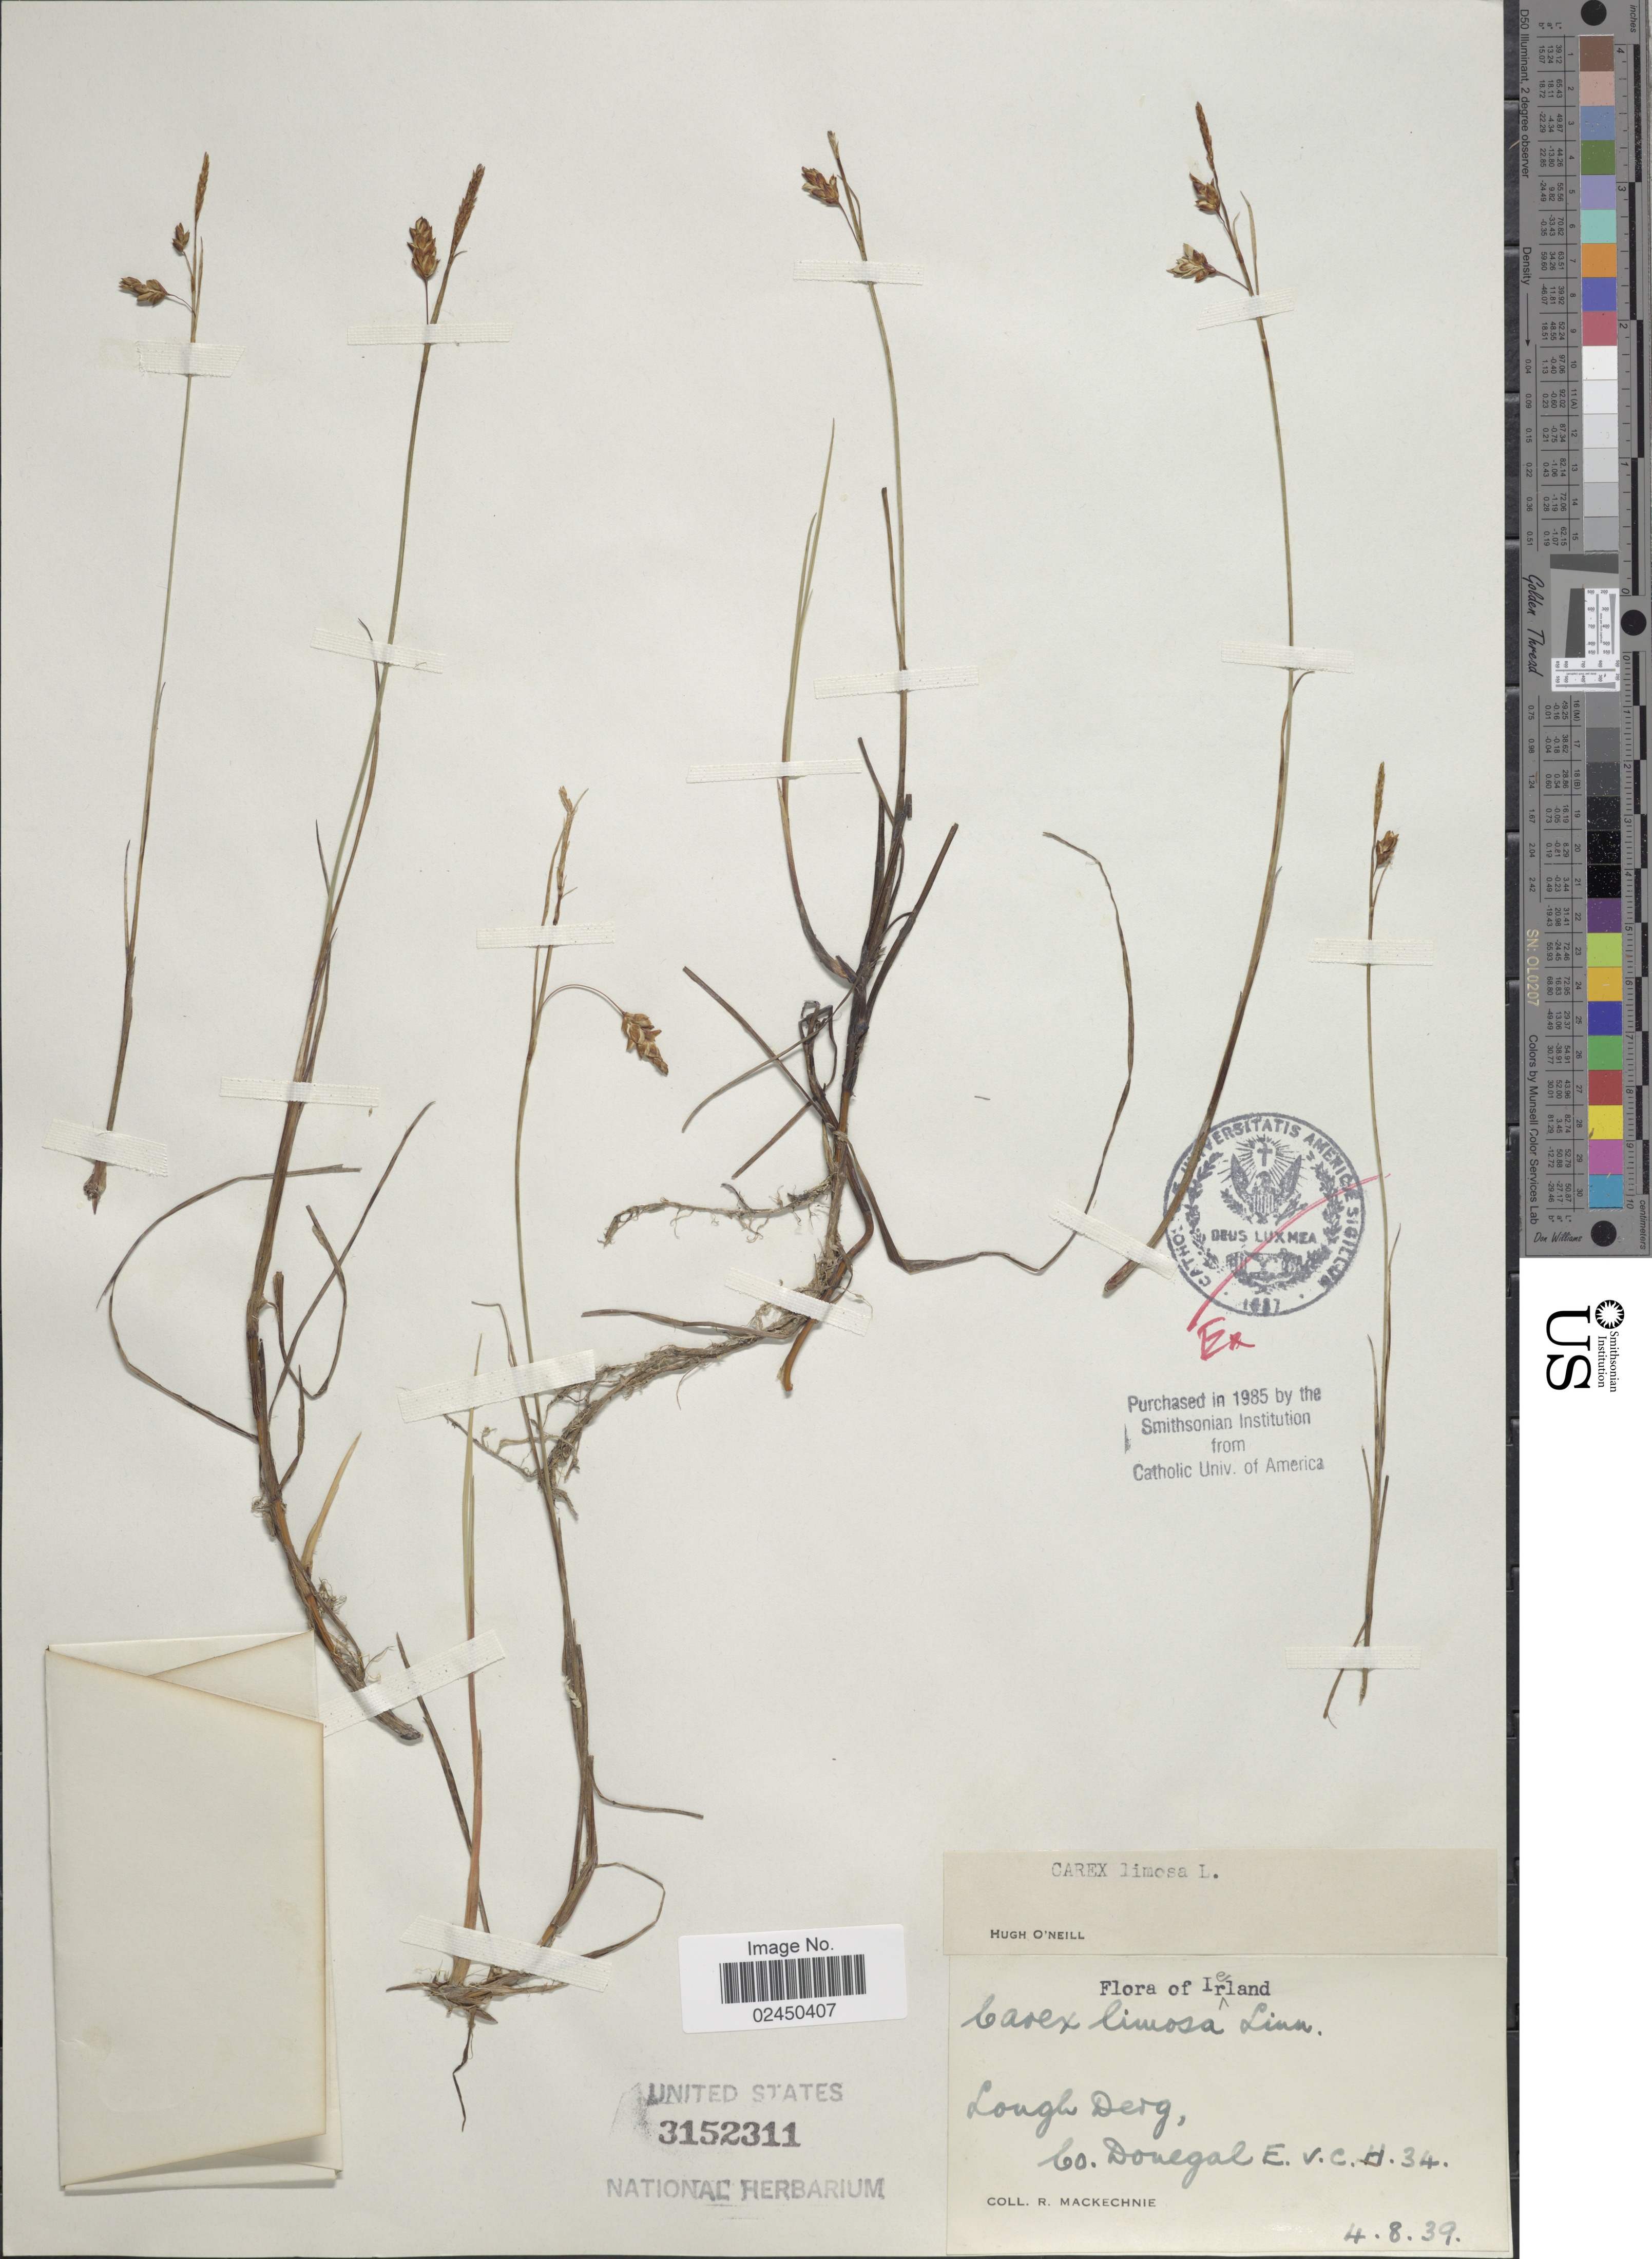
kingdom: Plantae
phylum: Tracheophyta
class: Liliopsida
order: Poales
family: Cyperaceae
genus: Carex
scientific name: Carex limosa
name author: L.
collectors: J. Mackechnie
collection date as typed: Transcribed d/m/y: 4/8/39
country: Ireland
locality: Lough Derg, Co. Donegal E.V.C.H. 4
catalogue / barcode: US 3152311